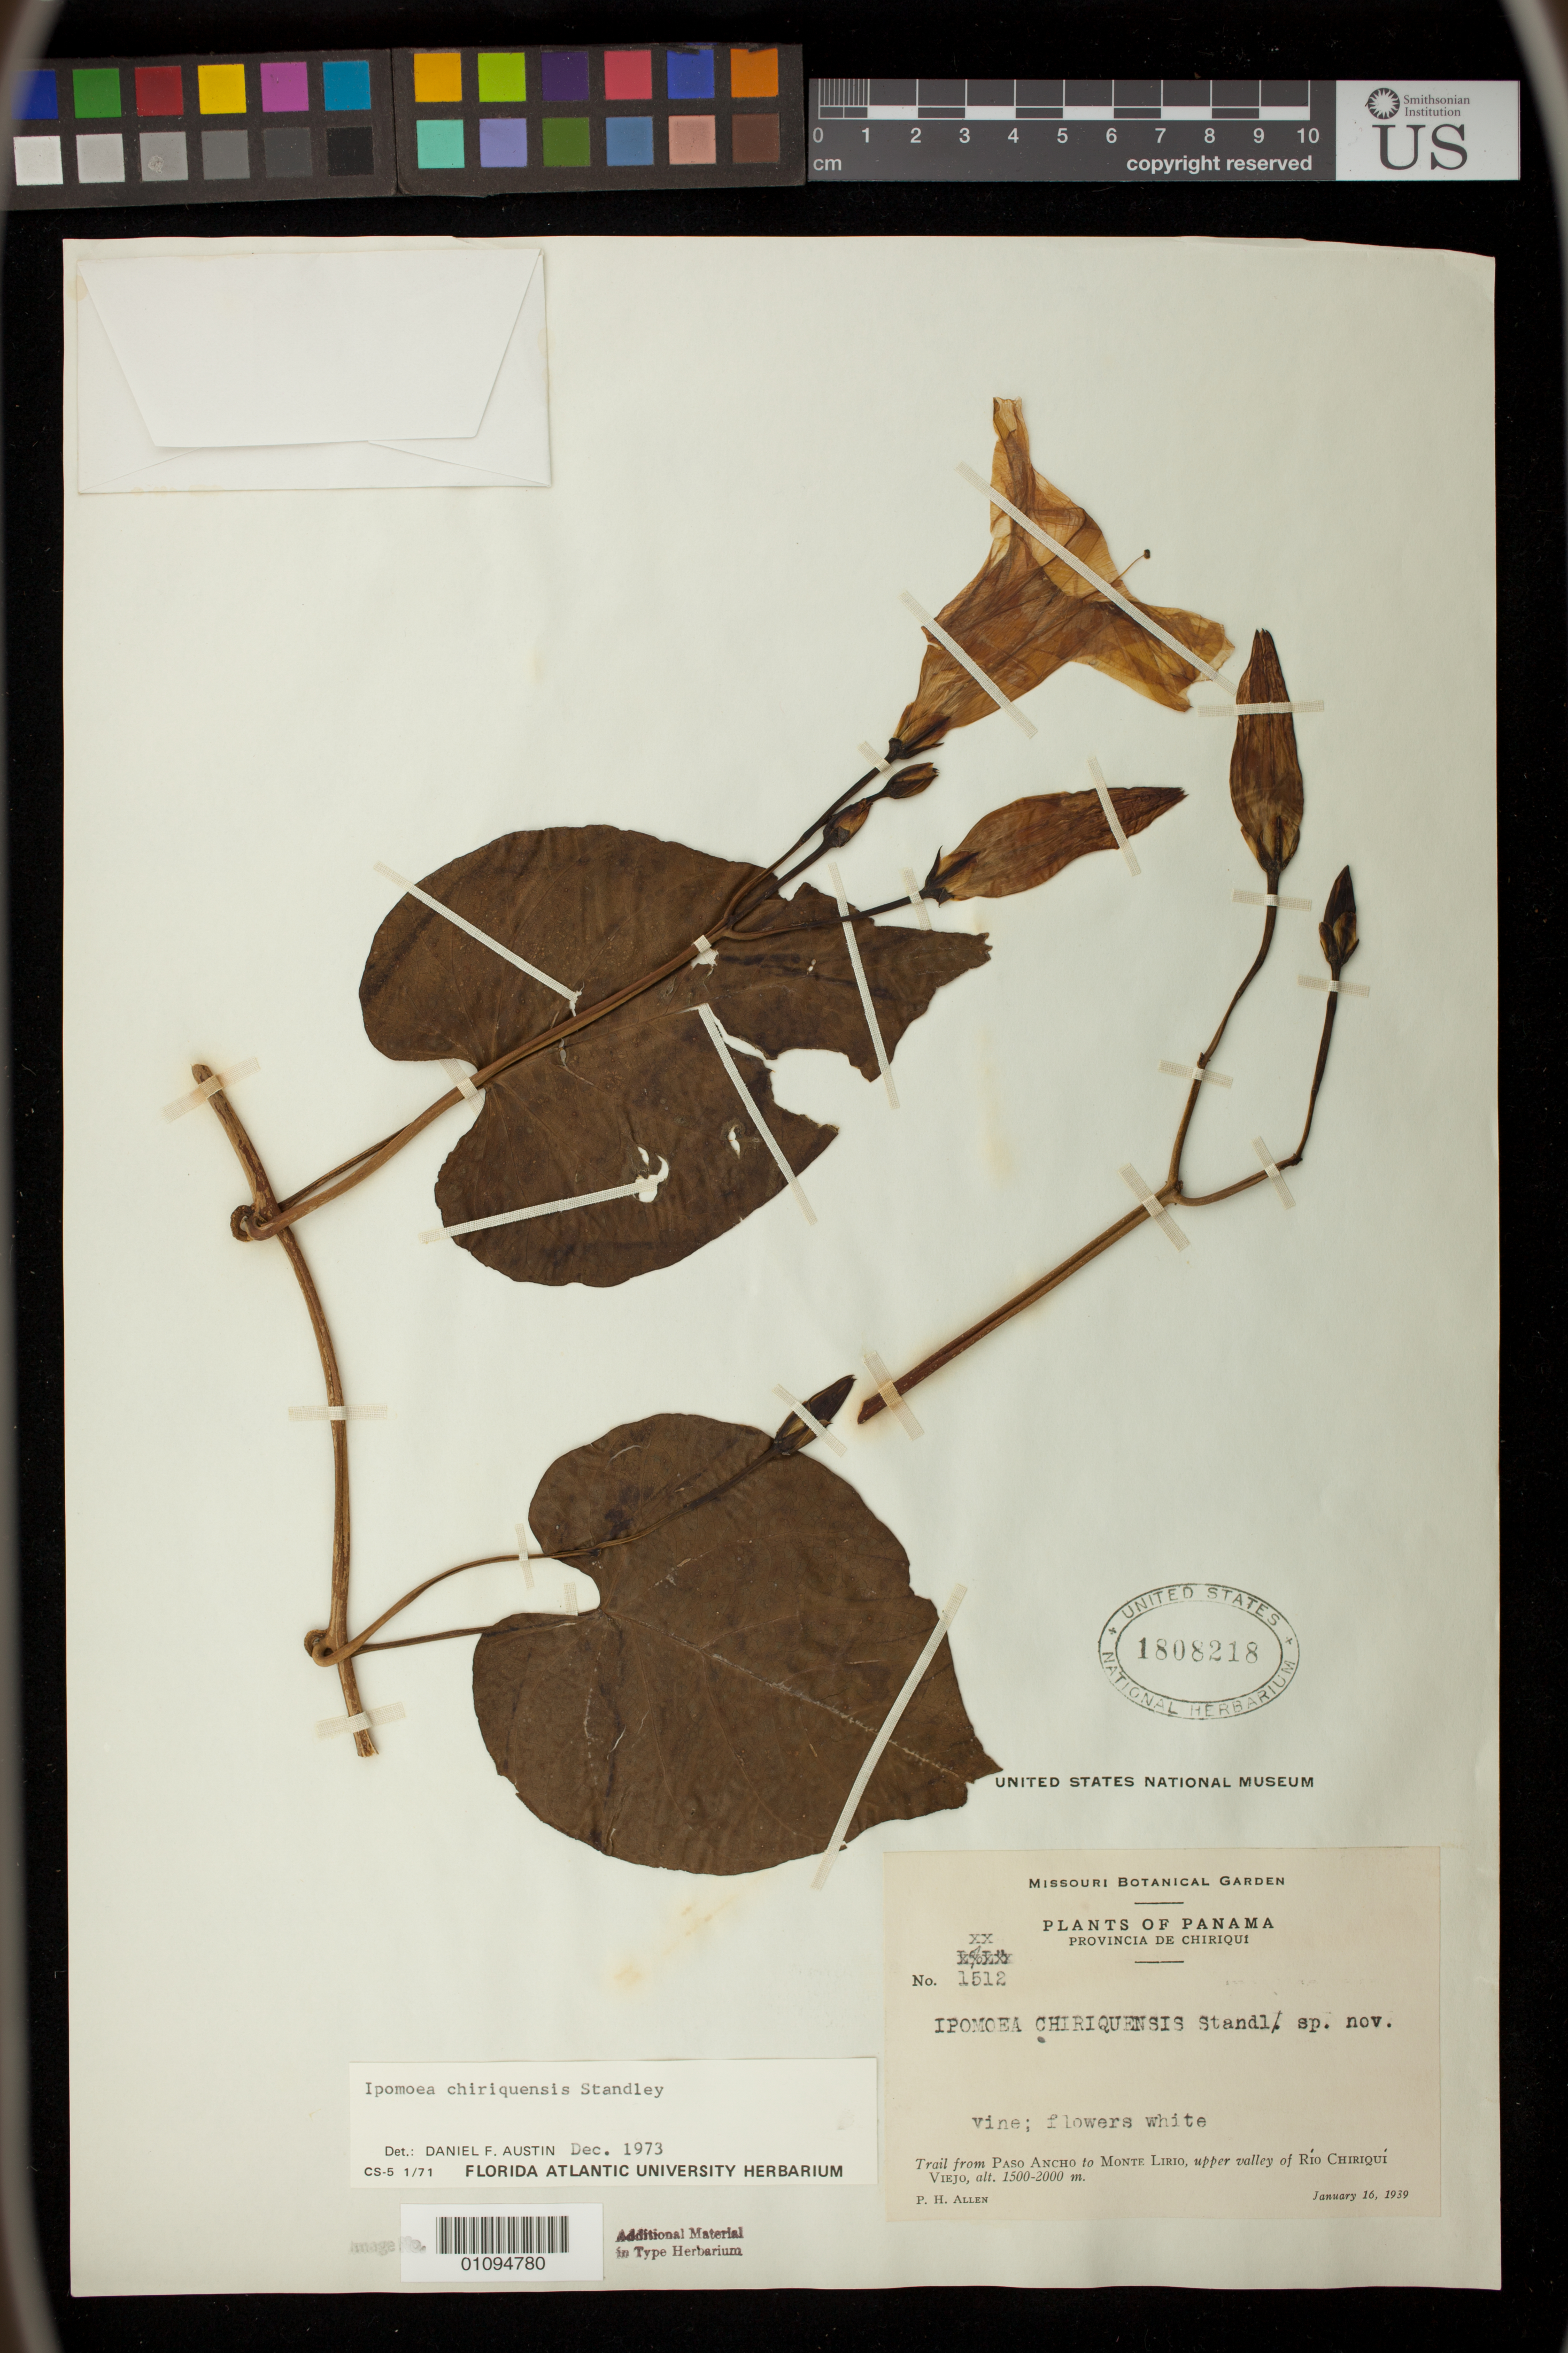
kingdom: Plantae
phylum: Tracheophyta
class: Magnoliopsida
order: Solanales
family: Convolvulaceae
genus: Ipomoea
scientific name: Ipomoea chiriquiensis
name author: Standl. in Woodson & Schery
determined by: Austin, D. F.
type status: Isotype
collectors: P. H. Allen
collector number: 1512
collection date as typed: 16 Jan 1939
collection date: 1939-01-16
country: Panama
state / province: Chiriquí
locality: Paso Ancho to Monte Lirio, upper Valley of Rio Chiriqui Valley.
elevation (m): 1500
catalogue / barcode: US 1808218